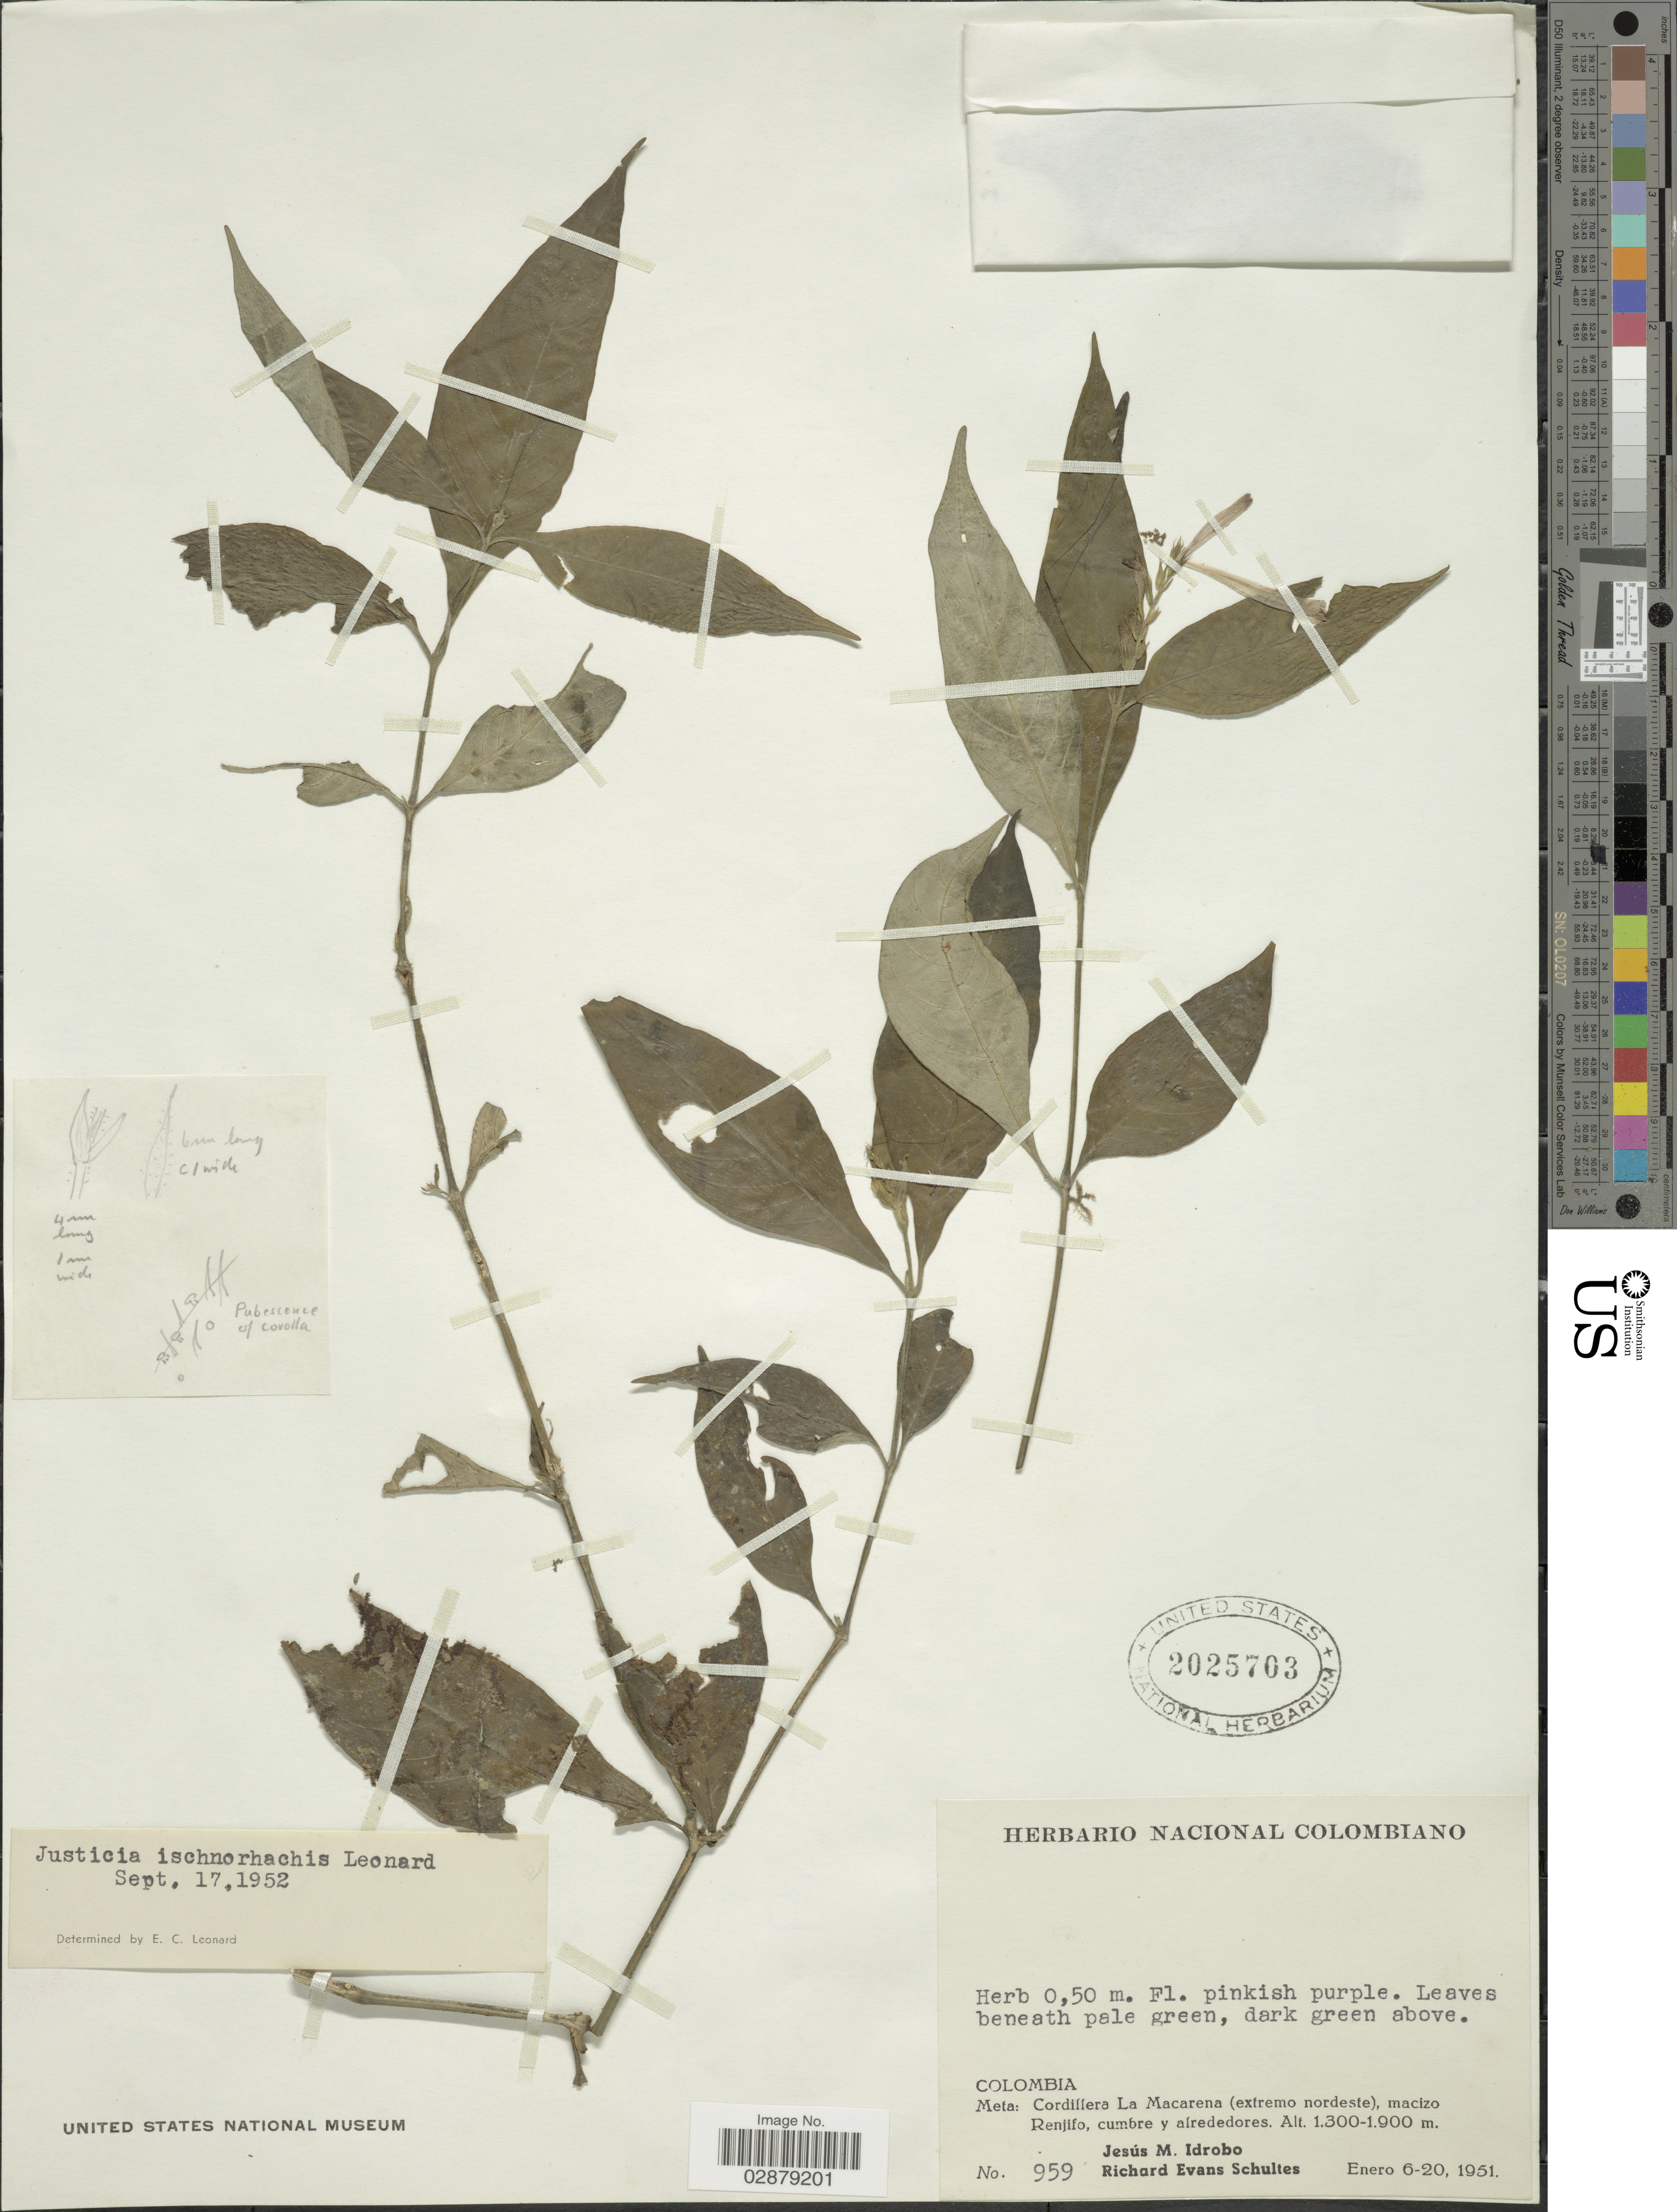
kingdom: Plantae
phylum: Tracheophyta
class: Magnoliopsida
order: Lamiales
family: Acanthaceae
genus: Justicia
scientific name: Justicia ischnorhachis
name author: Leonard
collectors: J. M. Idrobo & R. E. Schultes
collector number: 959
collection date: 1951-01-06/1951-01-20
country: Colombia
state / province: Meta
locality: Cordillera La Macarena (extremo nordeste), macizo Renjifo, cumbre y alrededores.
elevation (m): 1300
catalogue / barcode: US 2025703